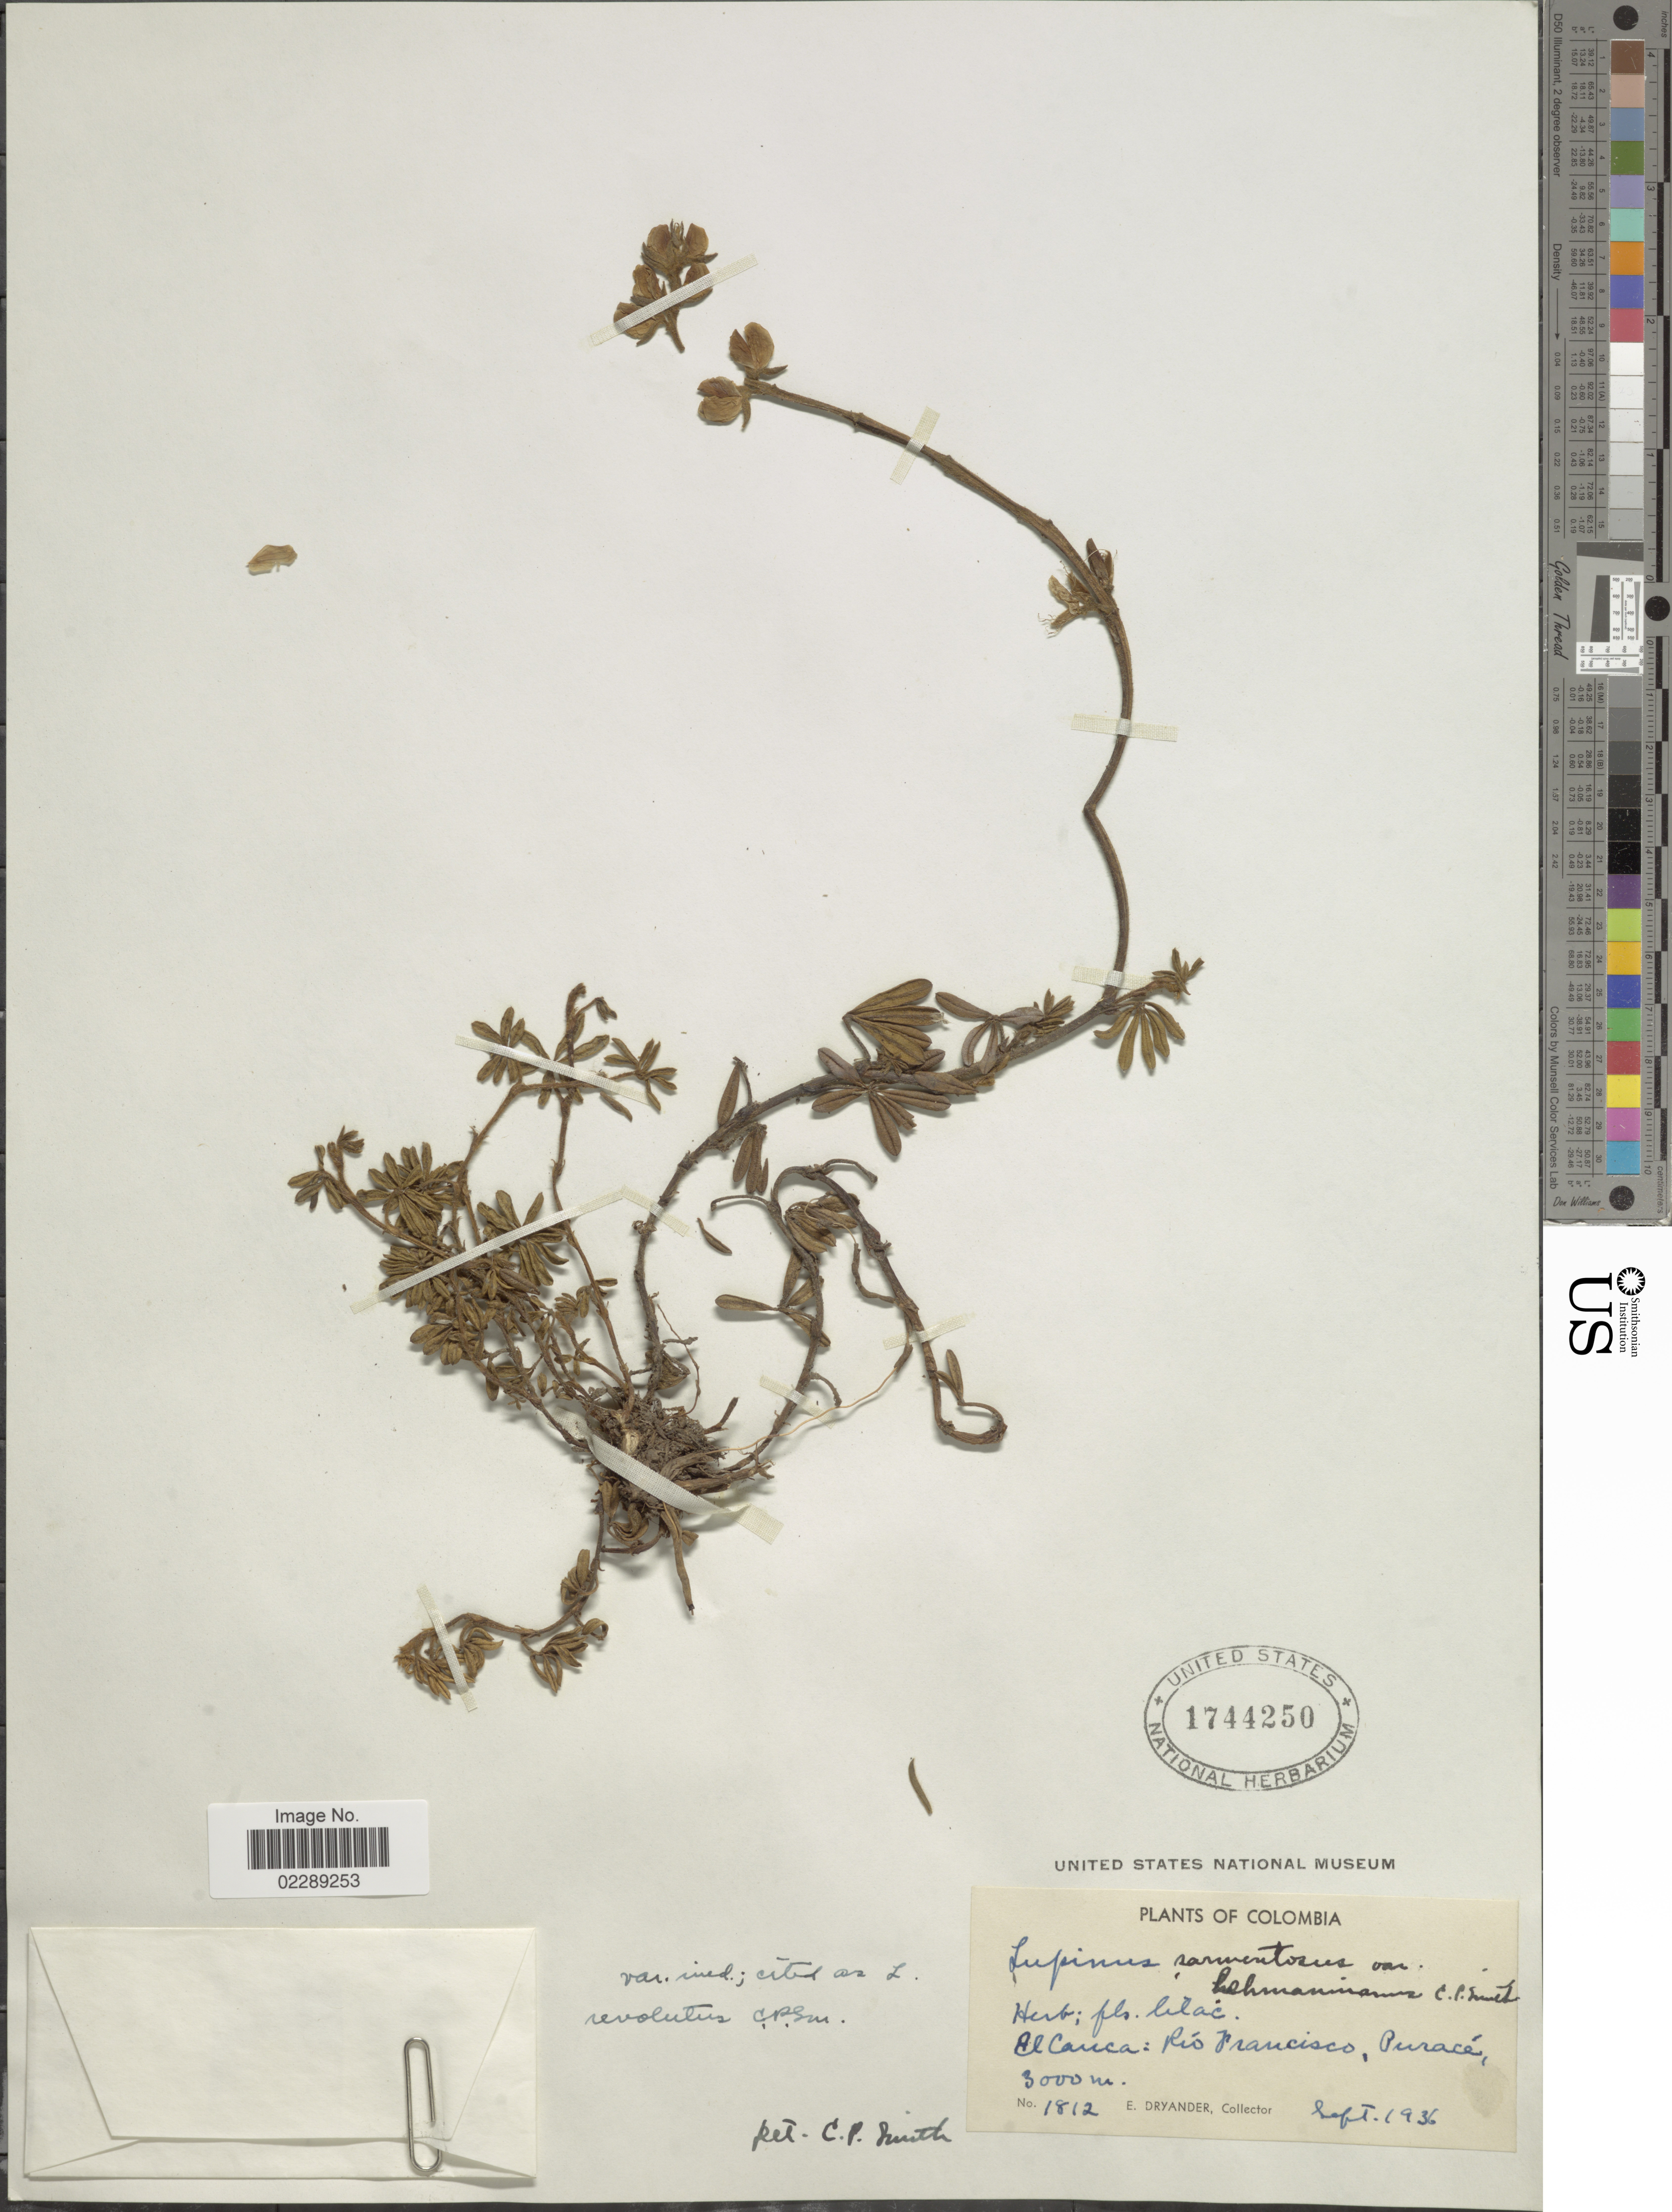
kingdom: Plantae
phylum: Tracheophyta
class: Magnoliopsida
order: Fabales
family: Fabaceae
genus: Lupinus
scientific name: Lupinus revolutus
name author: C.P. Sm.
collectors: E. Dryander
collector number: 1812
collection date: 1936-09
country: Colombia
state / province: Cauca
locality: El Cauca: Río Francisco, Puracé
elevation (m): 3000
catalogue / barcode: US 1744250